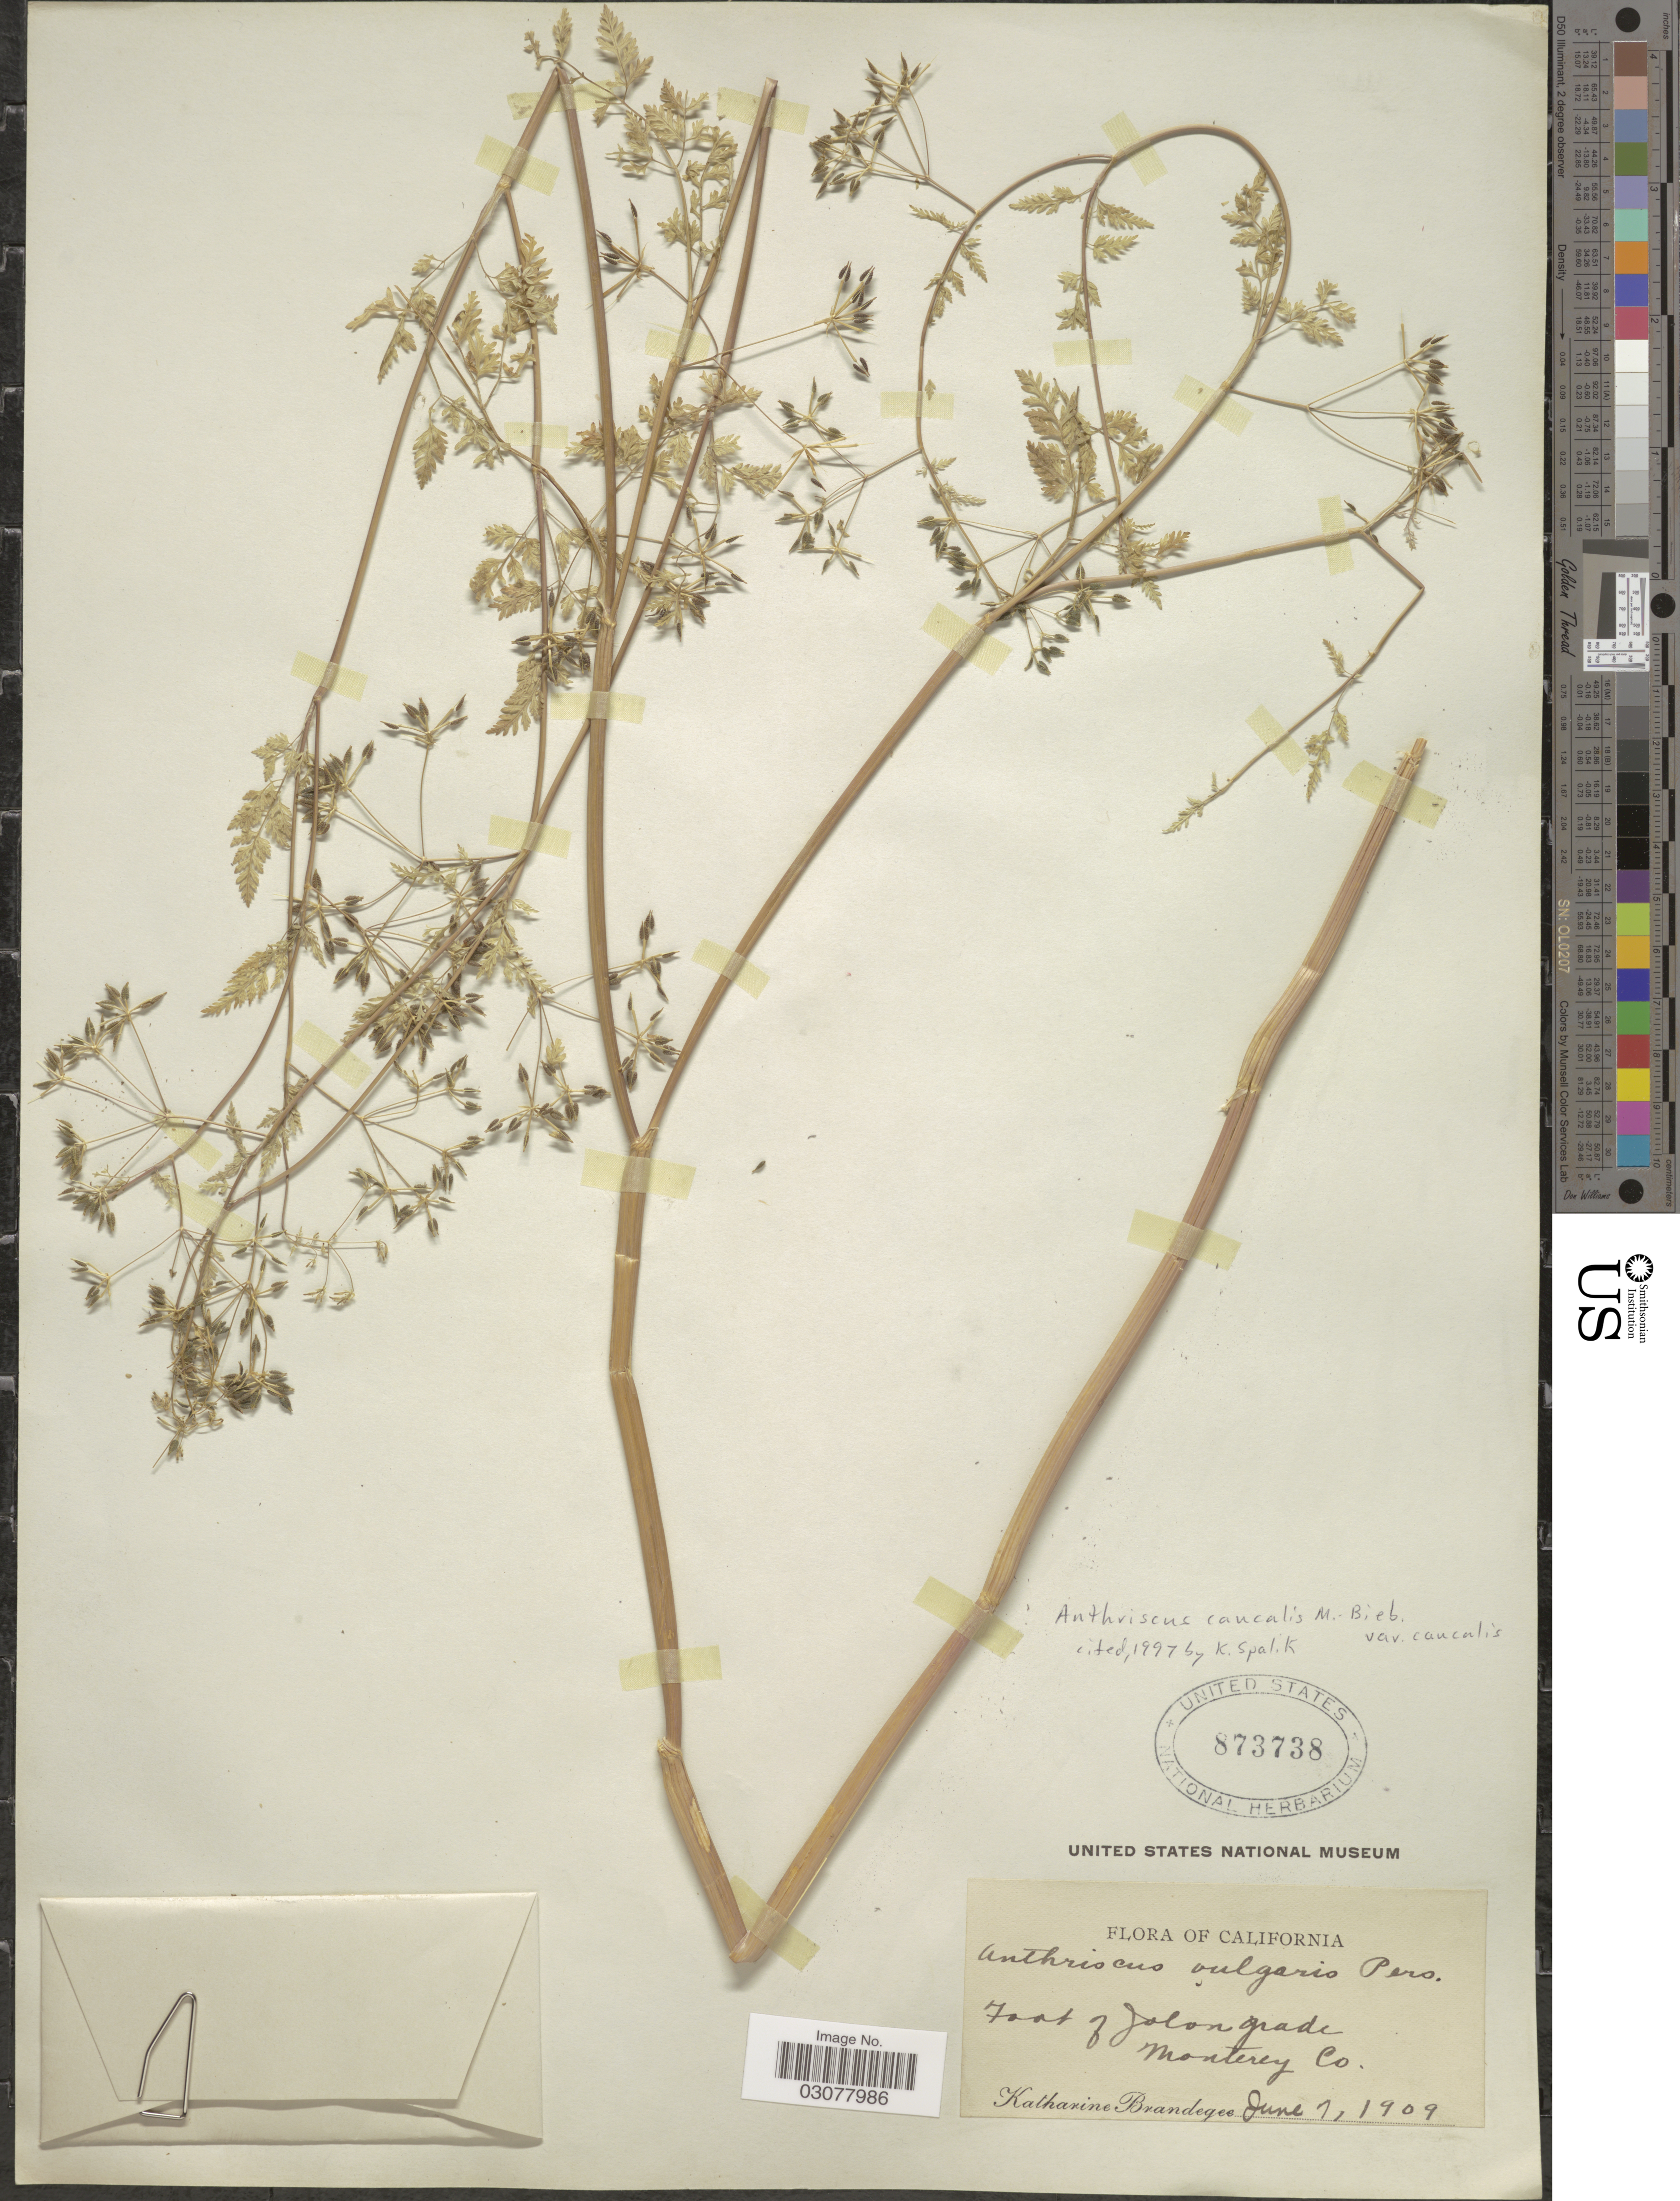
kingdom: Plantae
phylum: Tracheophyta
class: Magnoliopsida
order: Apiales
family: Apiaceae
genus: Anthriscus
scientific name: Anthriscus caucalis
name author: M. Bieb.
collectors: M. K. Brandegee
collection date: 1909-06-07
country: United States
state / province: California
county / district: Monterey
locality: Foot of Jolon grade, Monterey Co.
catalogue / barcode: US 873738